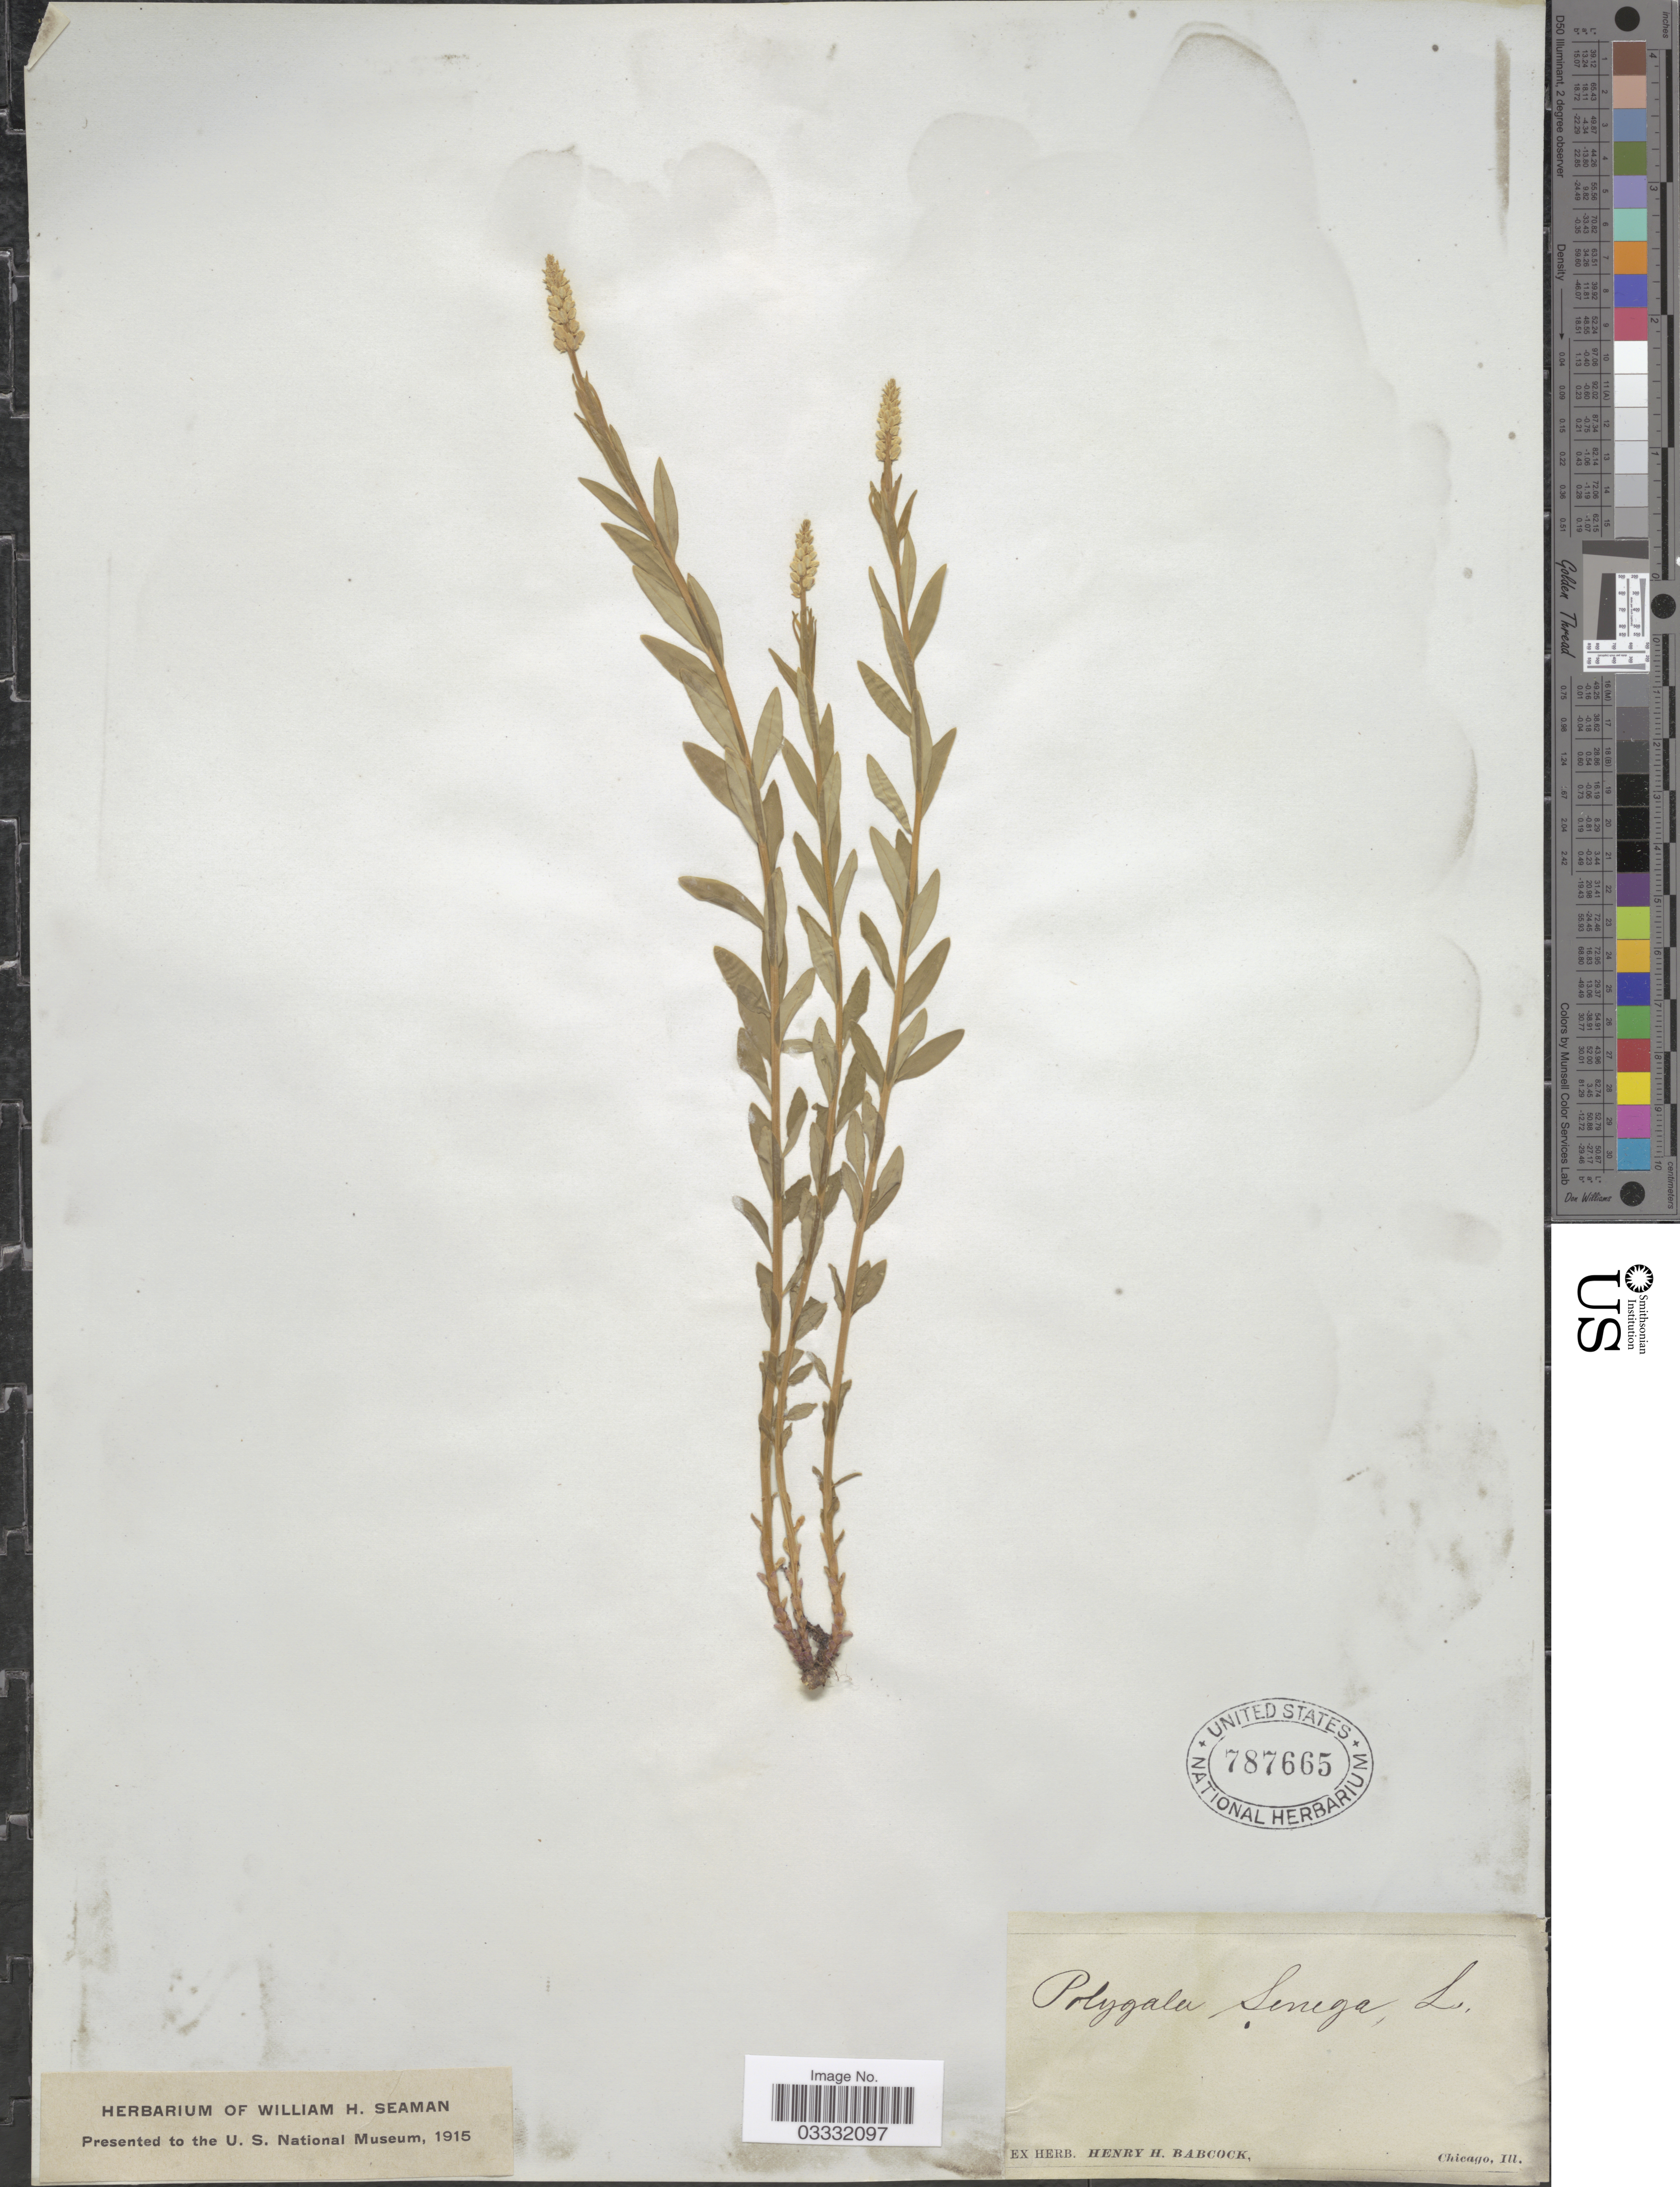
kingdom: Plantae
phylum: Tracheophyta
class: Magnoliopsida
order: Fabales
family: Polygalaceae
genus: Polygala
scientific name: Polygala senega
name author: L.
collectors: ex herb. Henry Homes Babcock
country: United States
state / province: Illinois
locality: Chicago.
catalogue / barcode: US 787665